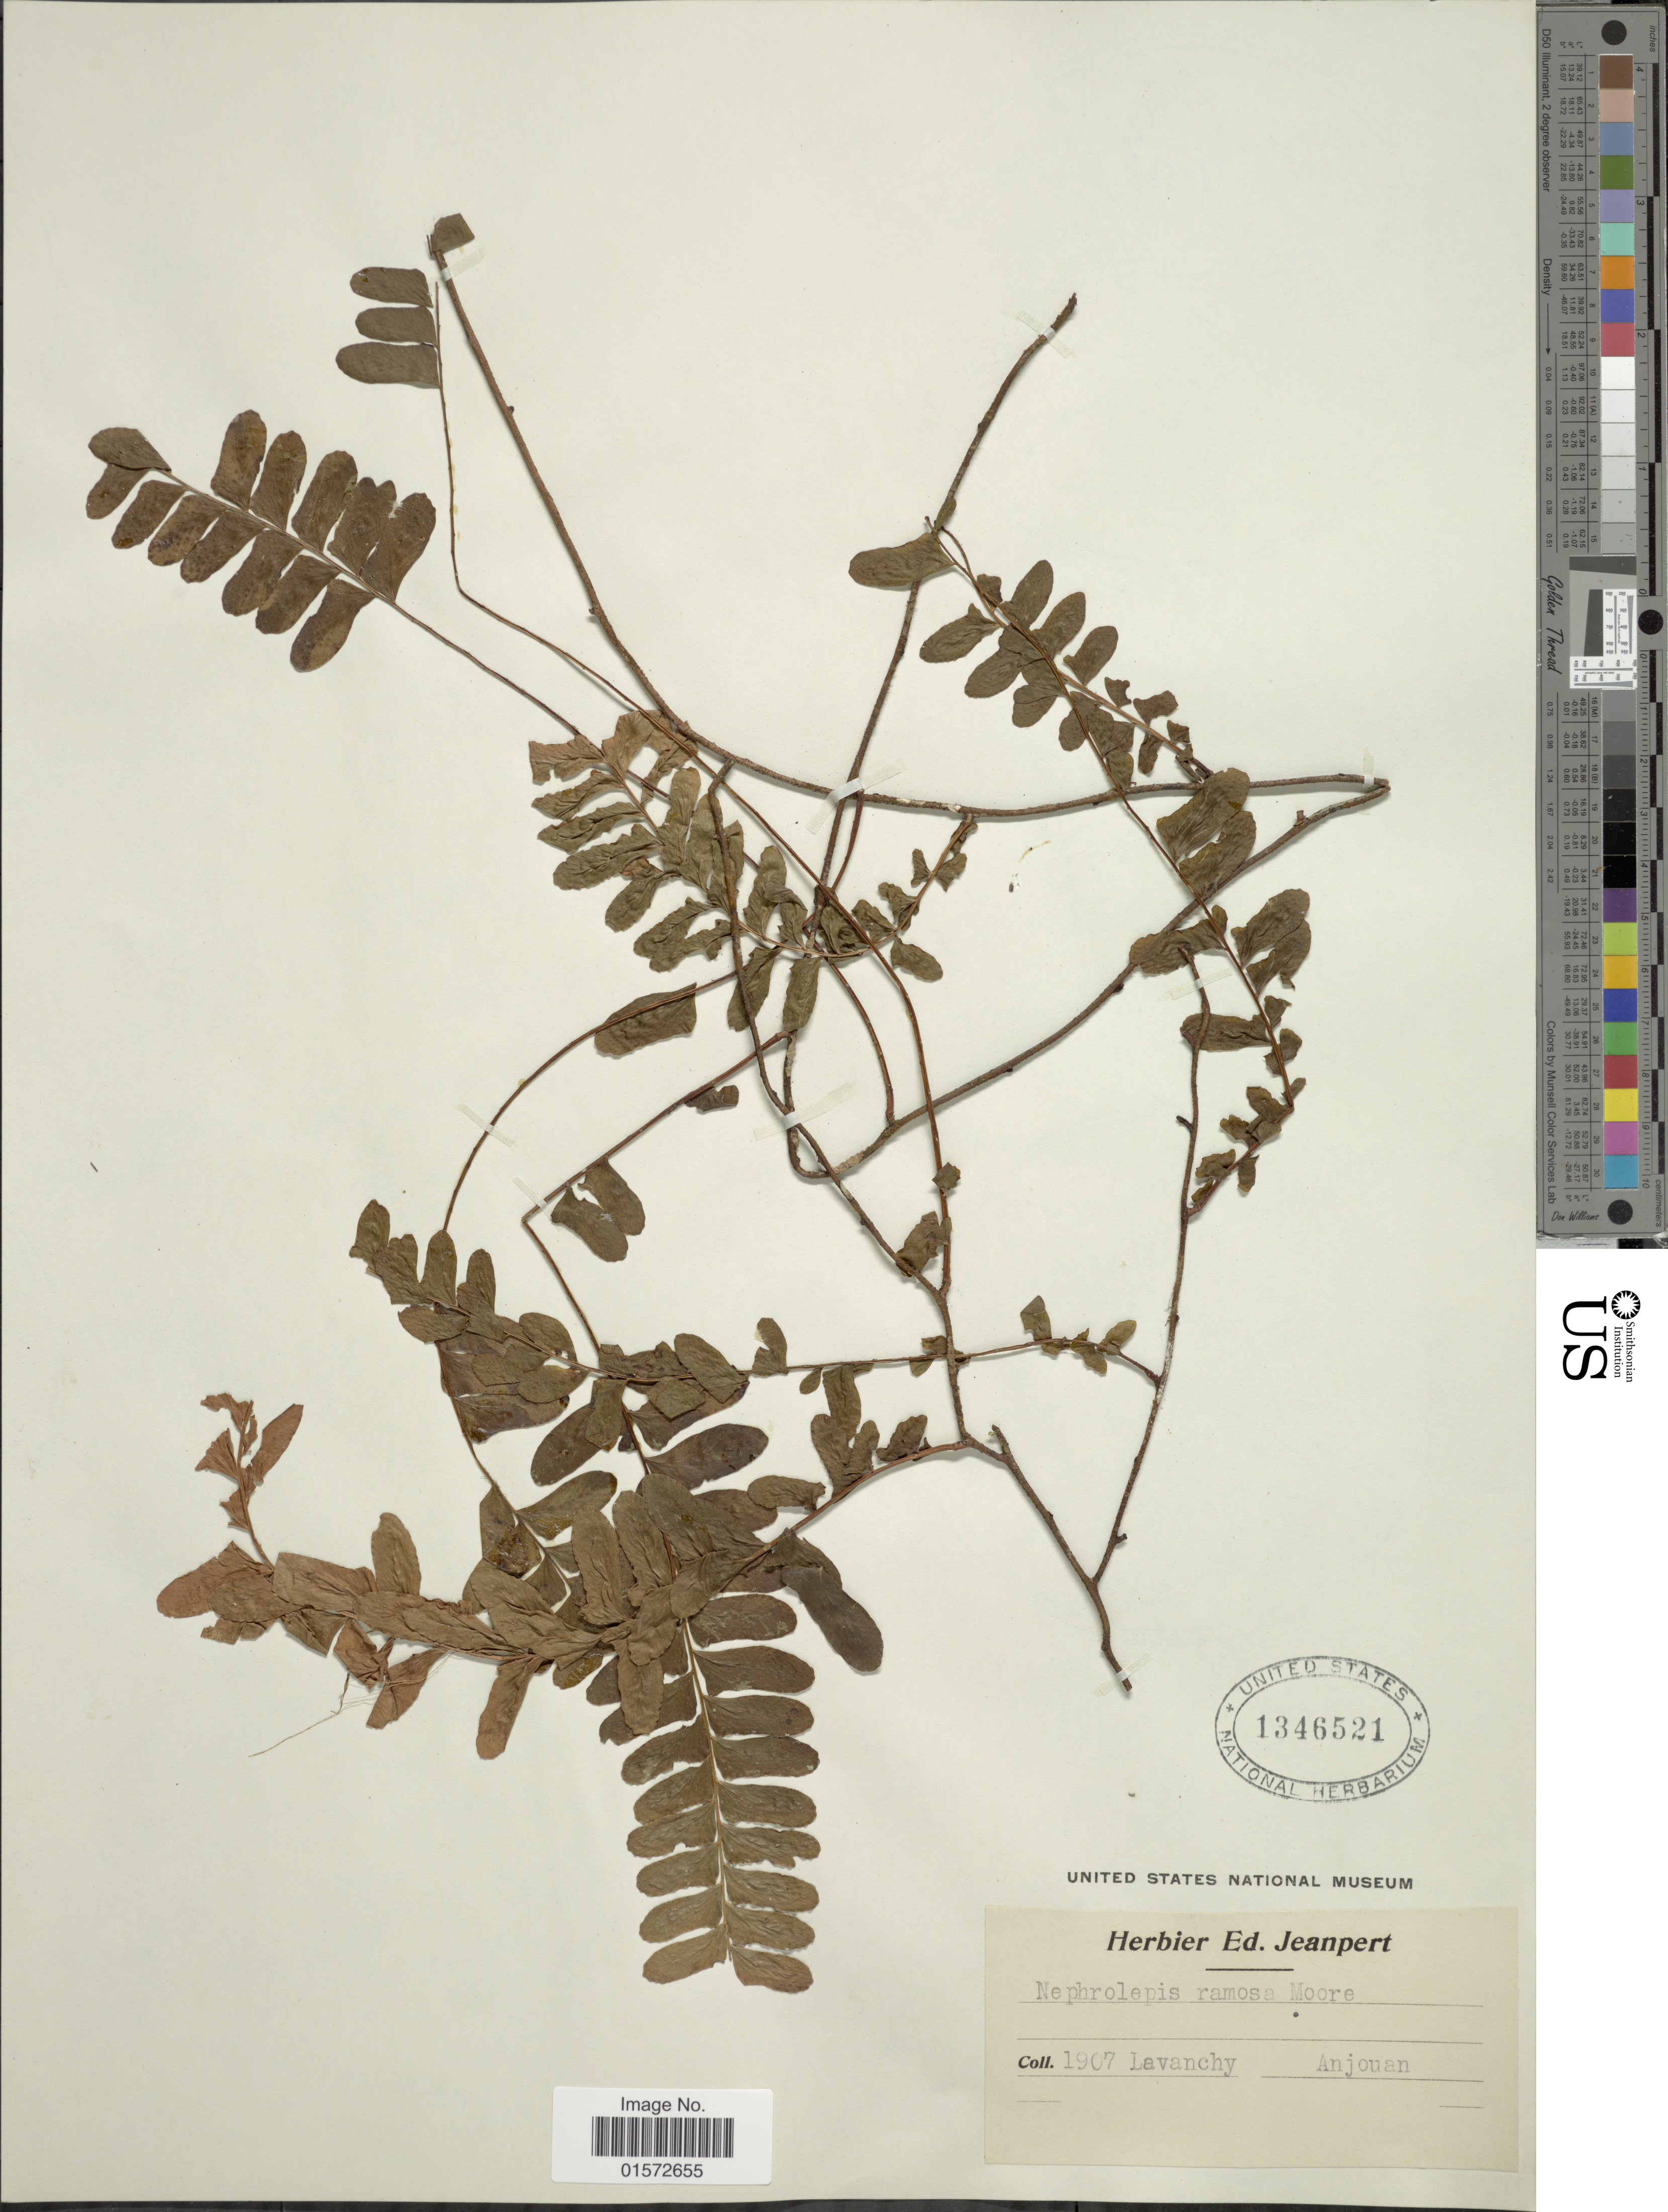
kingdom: Plantae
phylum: Tracheophyta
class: Polypodiopsida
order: Polypodiales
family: Tectariaceae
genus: Arthropteris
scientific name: Arthropteris palisotii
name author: (Desv.) Alston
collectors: Levanchy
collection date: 1907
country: Comoros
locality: Anjouan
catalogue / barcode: US 1346521